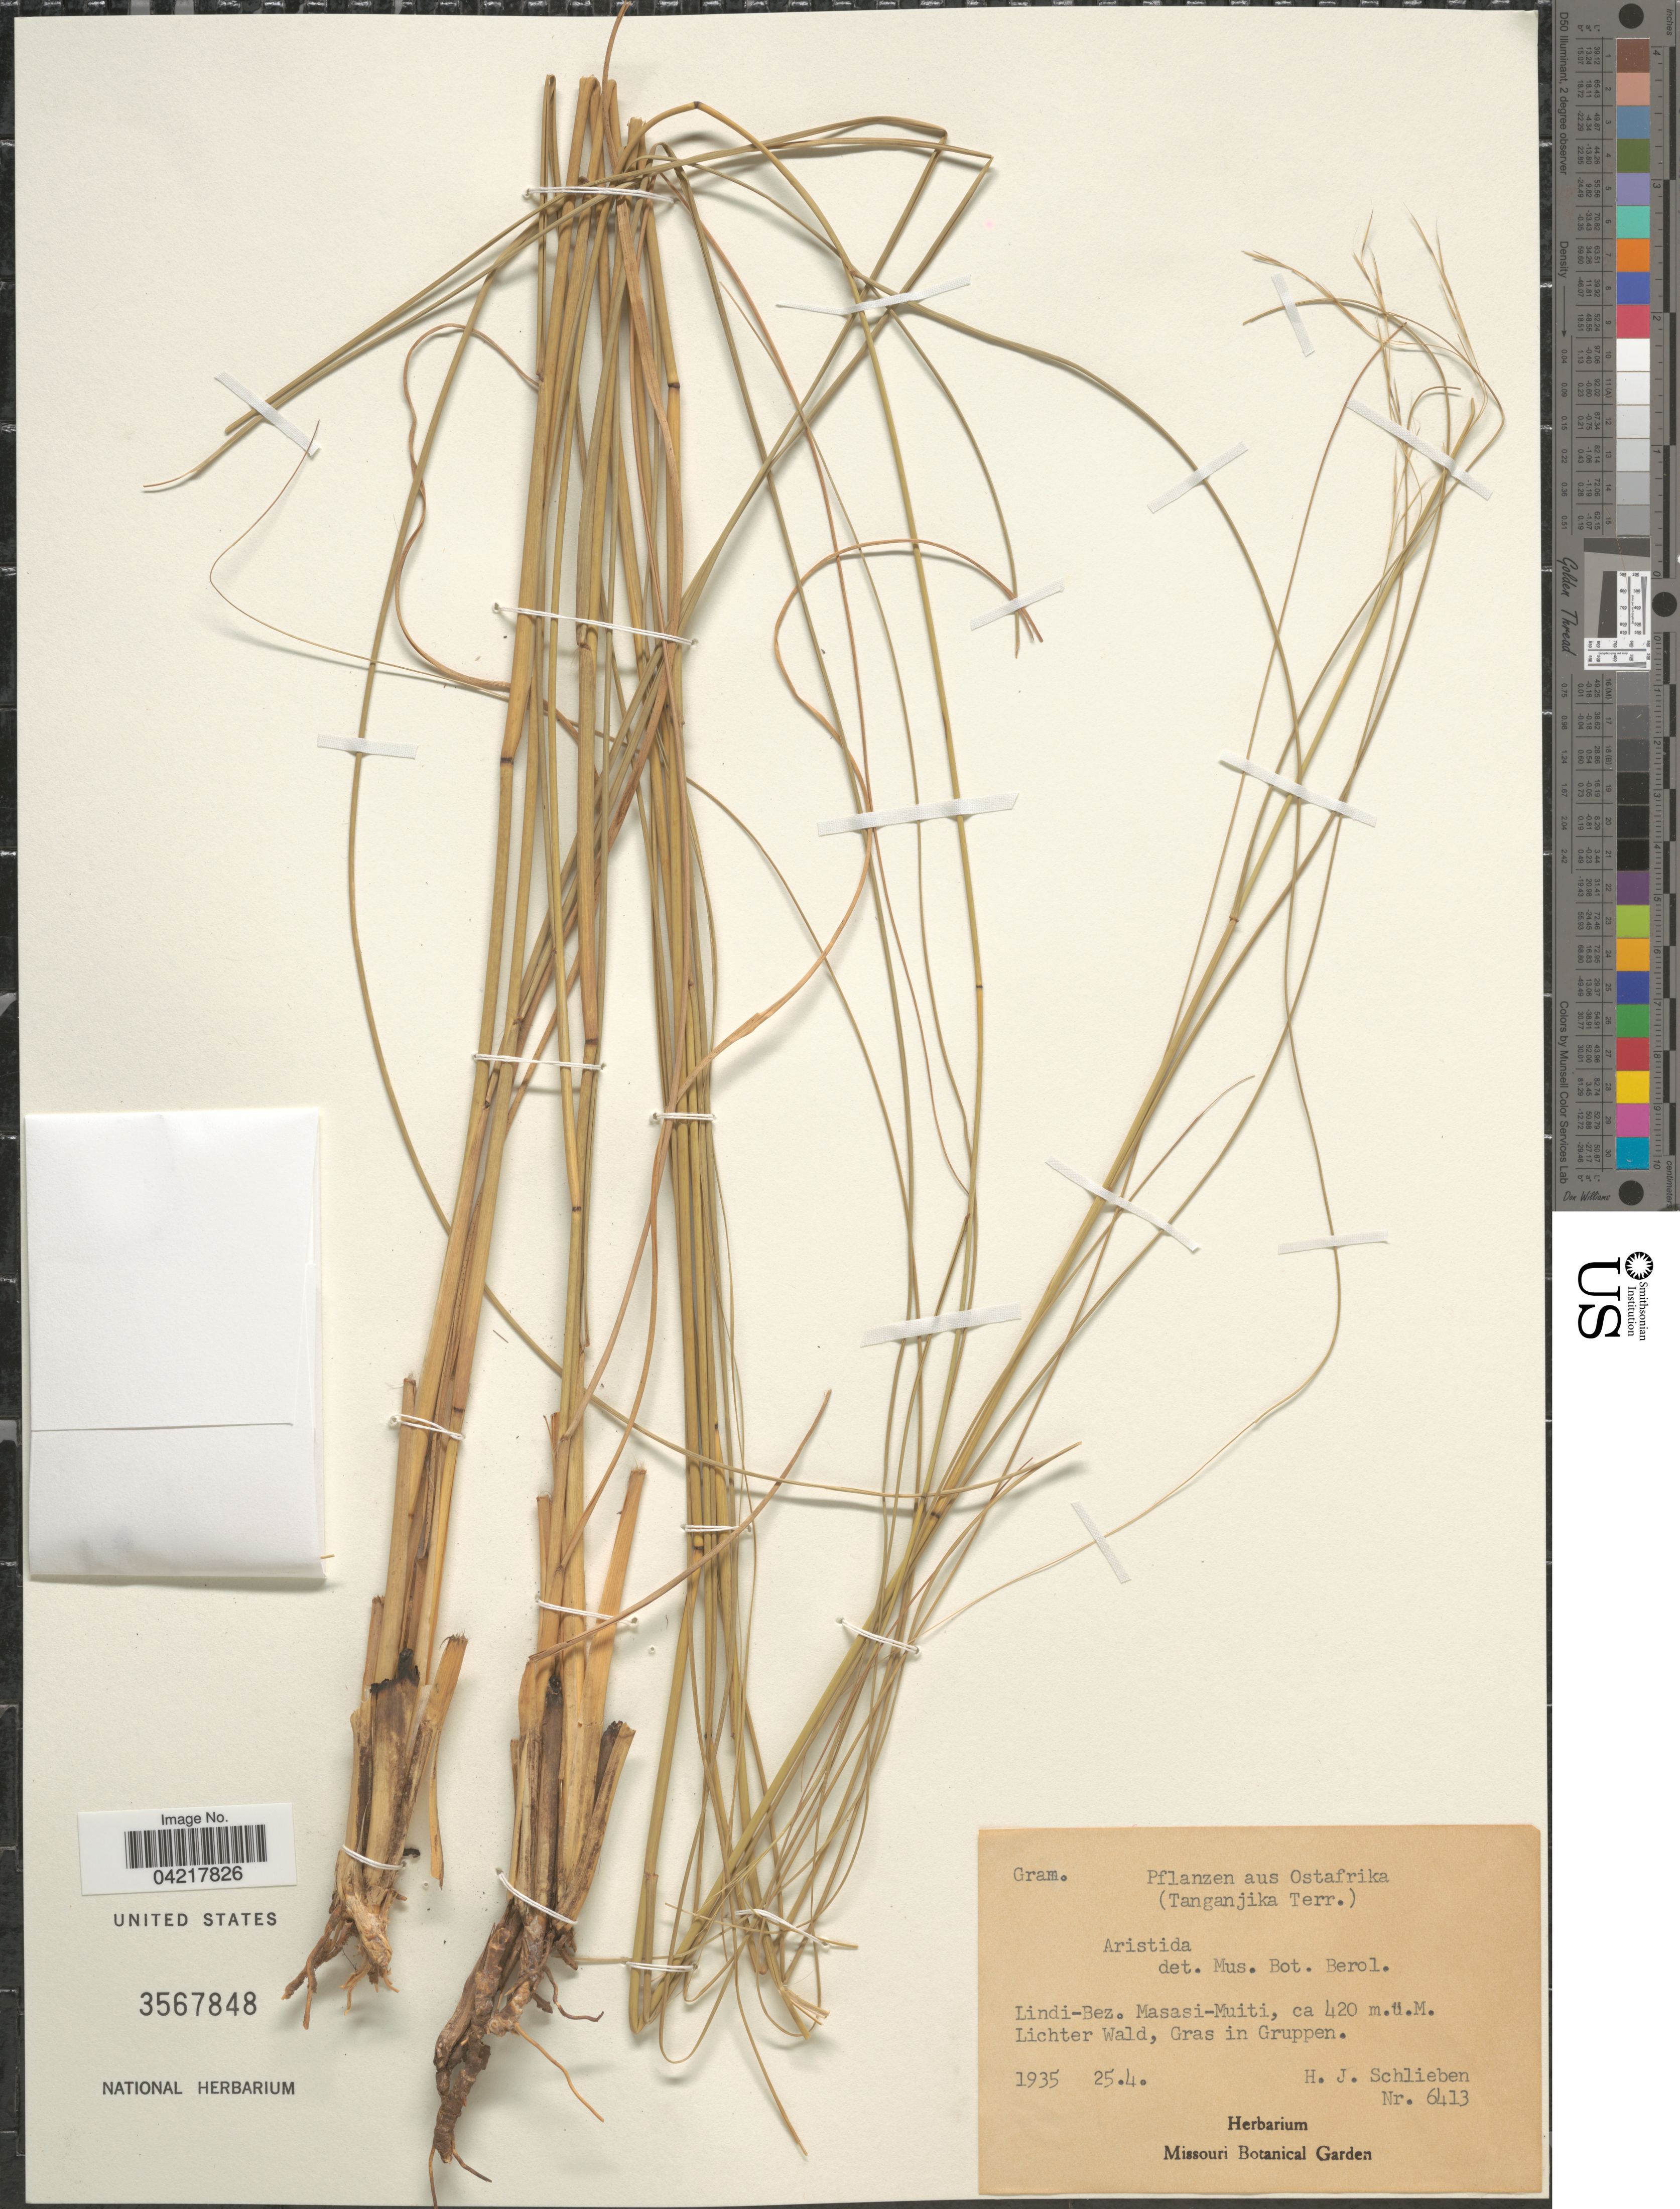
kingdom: Plantae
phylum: Tracheophyta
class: Liliopsida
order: Poales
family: Poaceae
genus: Aristida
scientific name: Aristida sp.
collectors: H. J. Schlieben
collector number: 6413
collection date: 1935-04-25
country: Tanzania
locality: Ostafrika. (Tanganjika Terr.) Lindi-Bez. Masasi-Muiti, Lichter Wald, Gras in Gruppen.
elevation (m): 420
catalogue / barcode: US 3567848